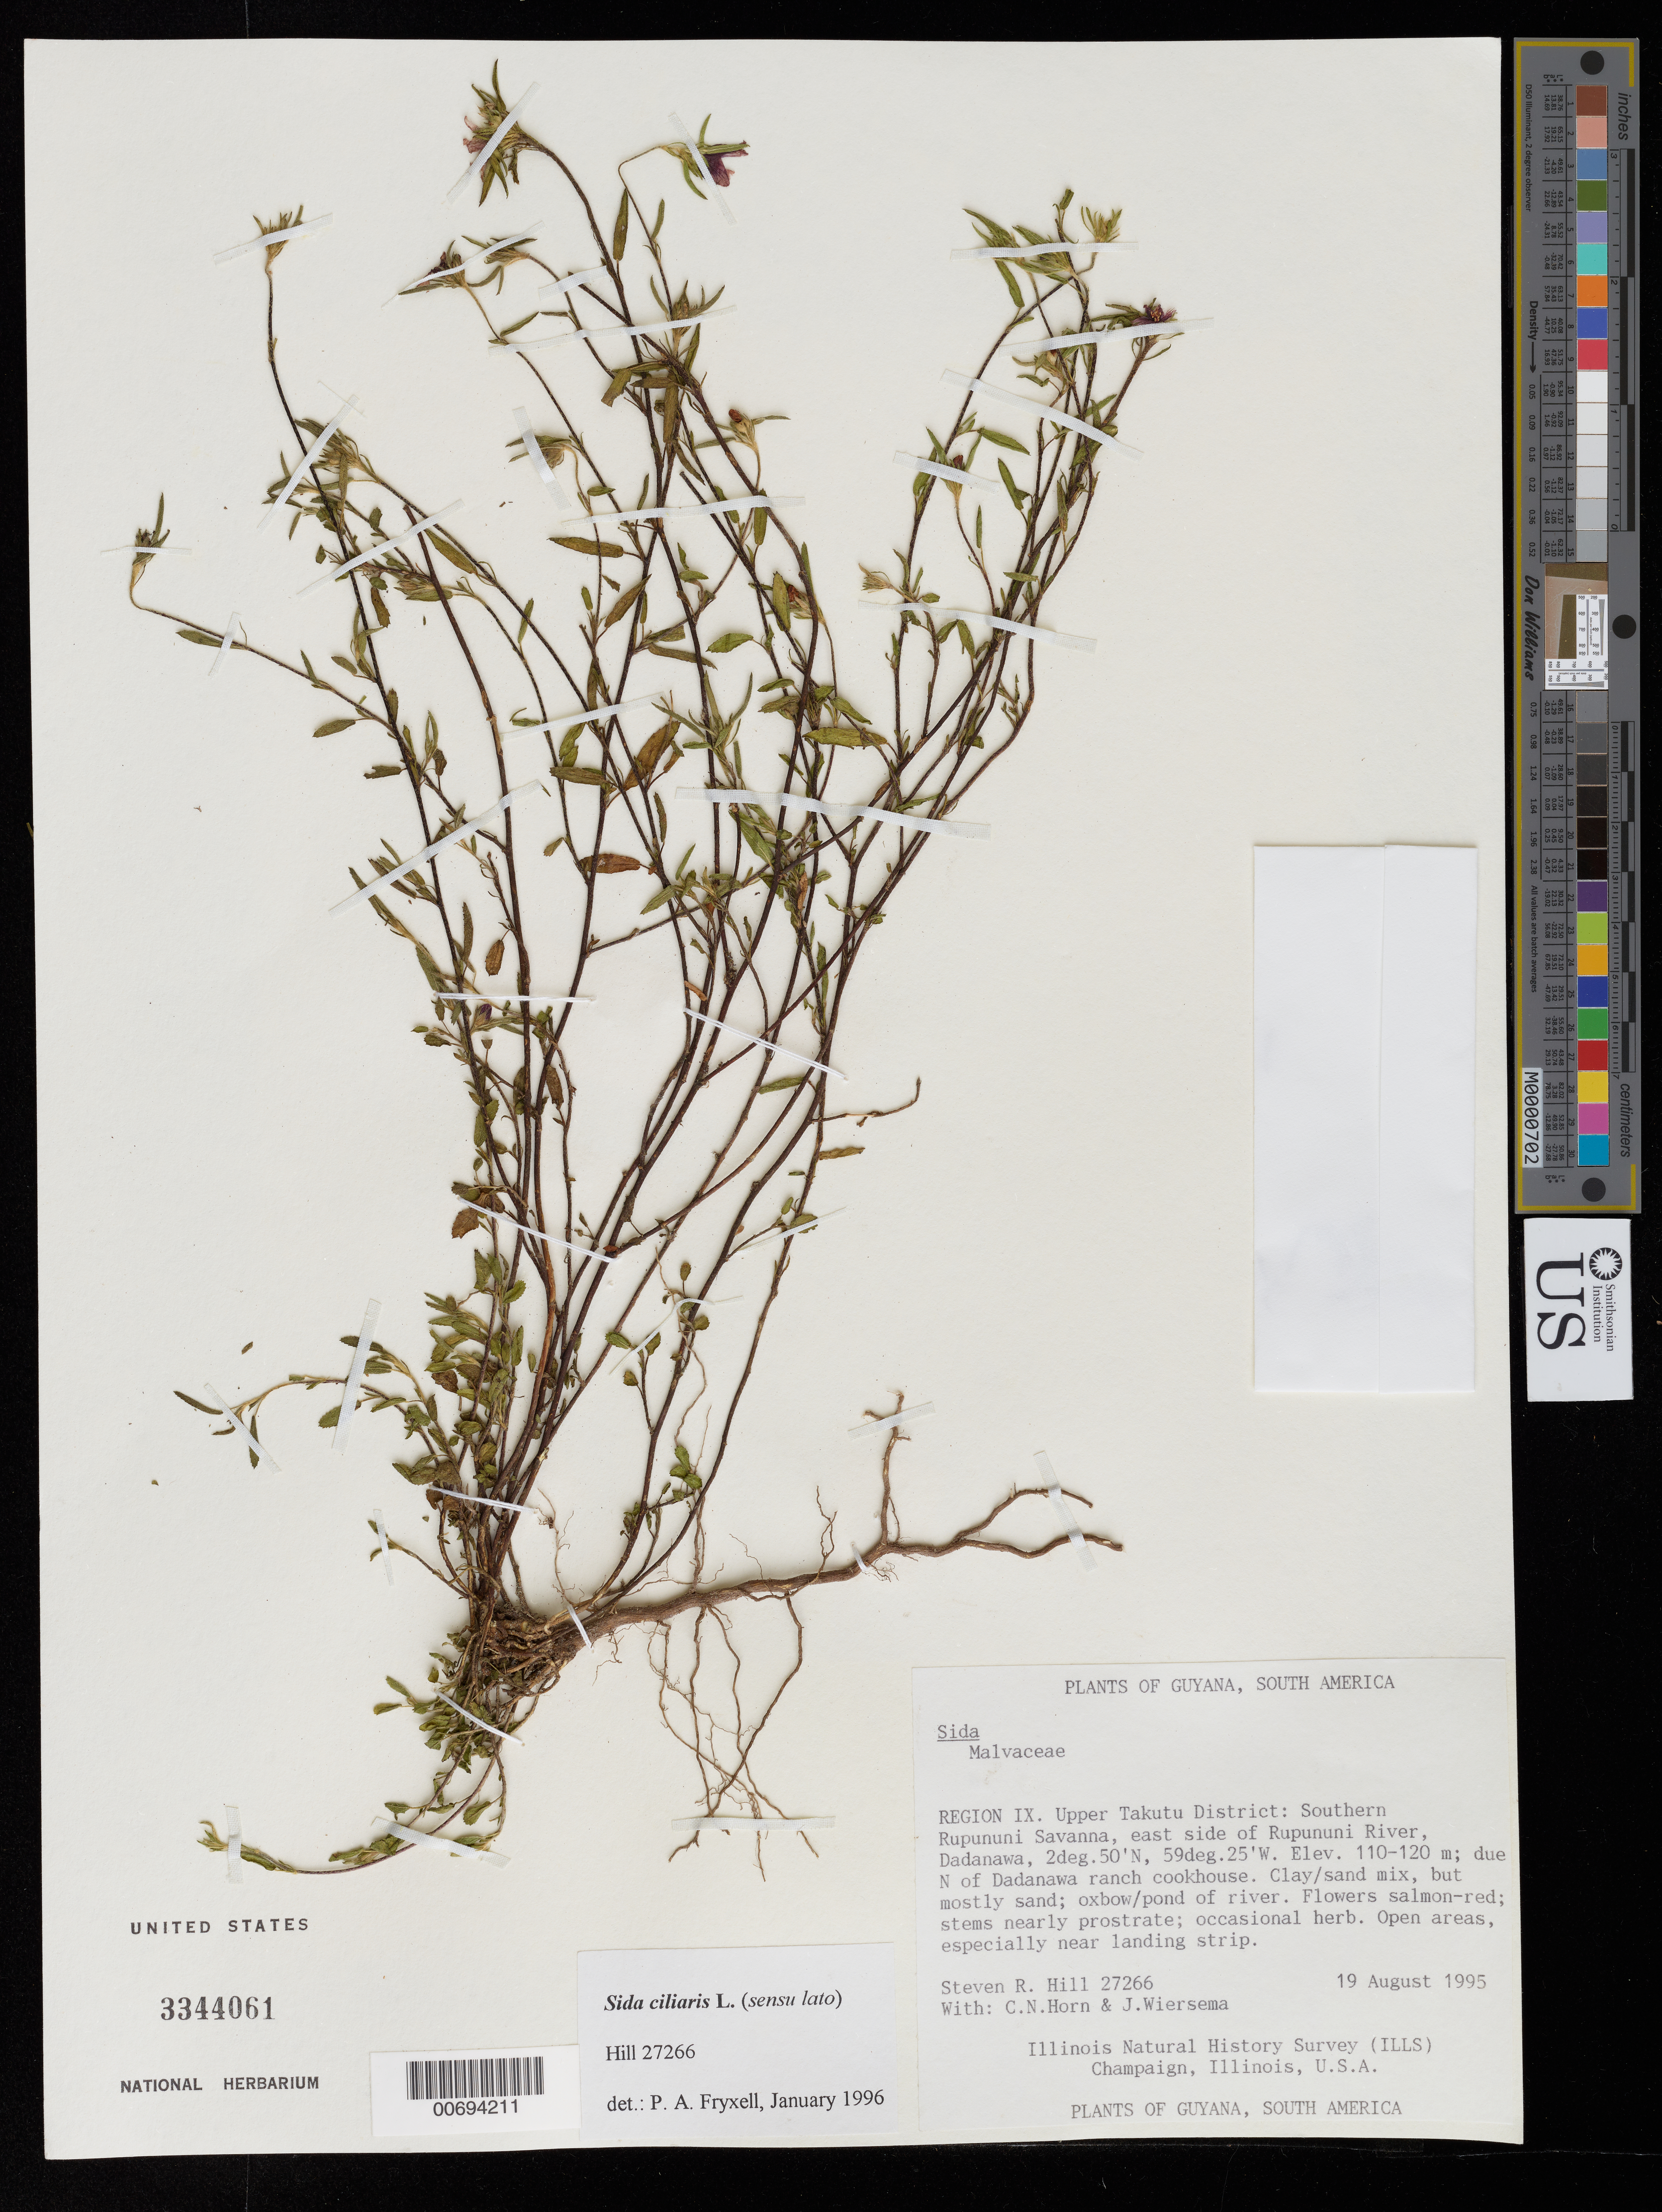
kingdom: Plantae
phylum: Tracheophyta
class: Magnoliopsida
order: Malvales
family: Malvaceae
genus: Sida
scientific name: Sida ciliaris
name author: L.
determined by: Fryxell, Paul A.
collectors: S. R. Hill, C. N. Horn & J. H. Wiersema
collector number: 27266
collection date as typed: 19-Aug-95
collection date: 1995-08-19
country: Guyana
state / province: U. Takutu-U. Essequibo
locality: Dadanawa, southern Rupununi Savanna, E side of Rupununi R.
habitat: Clay sand mix but mostly sand;oxbow/pond of river Open area, espec near landing strip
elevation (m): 110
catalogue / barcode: US 3344061